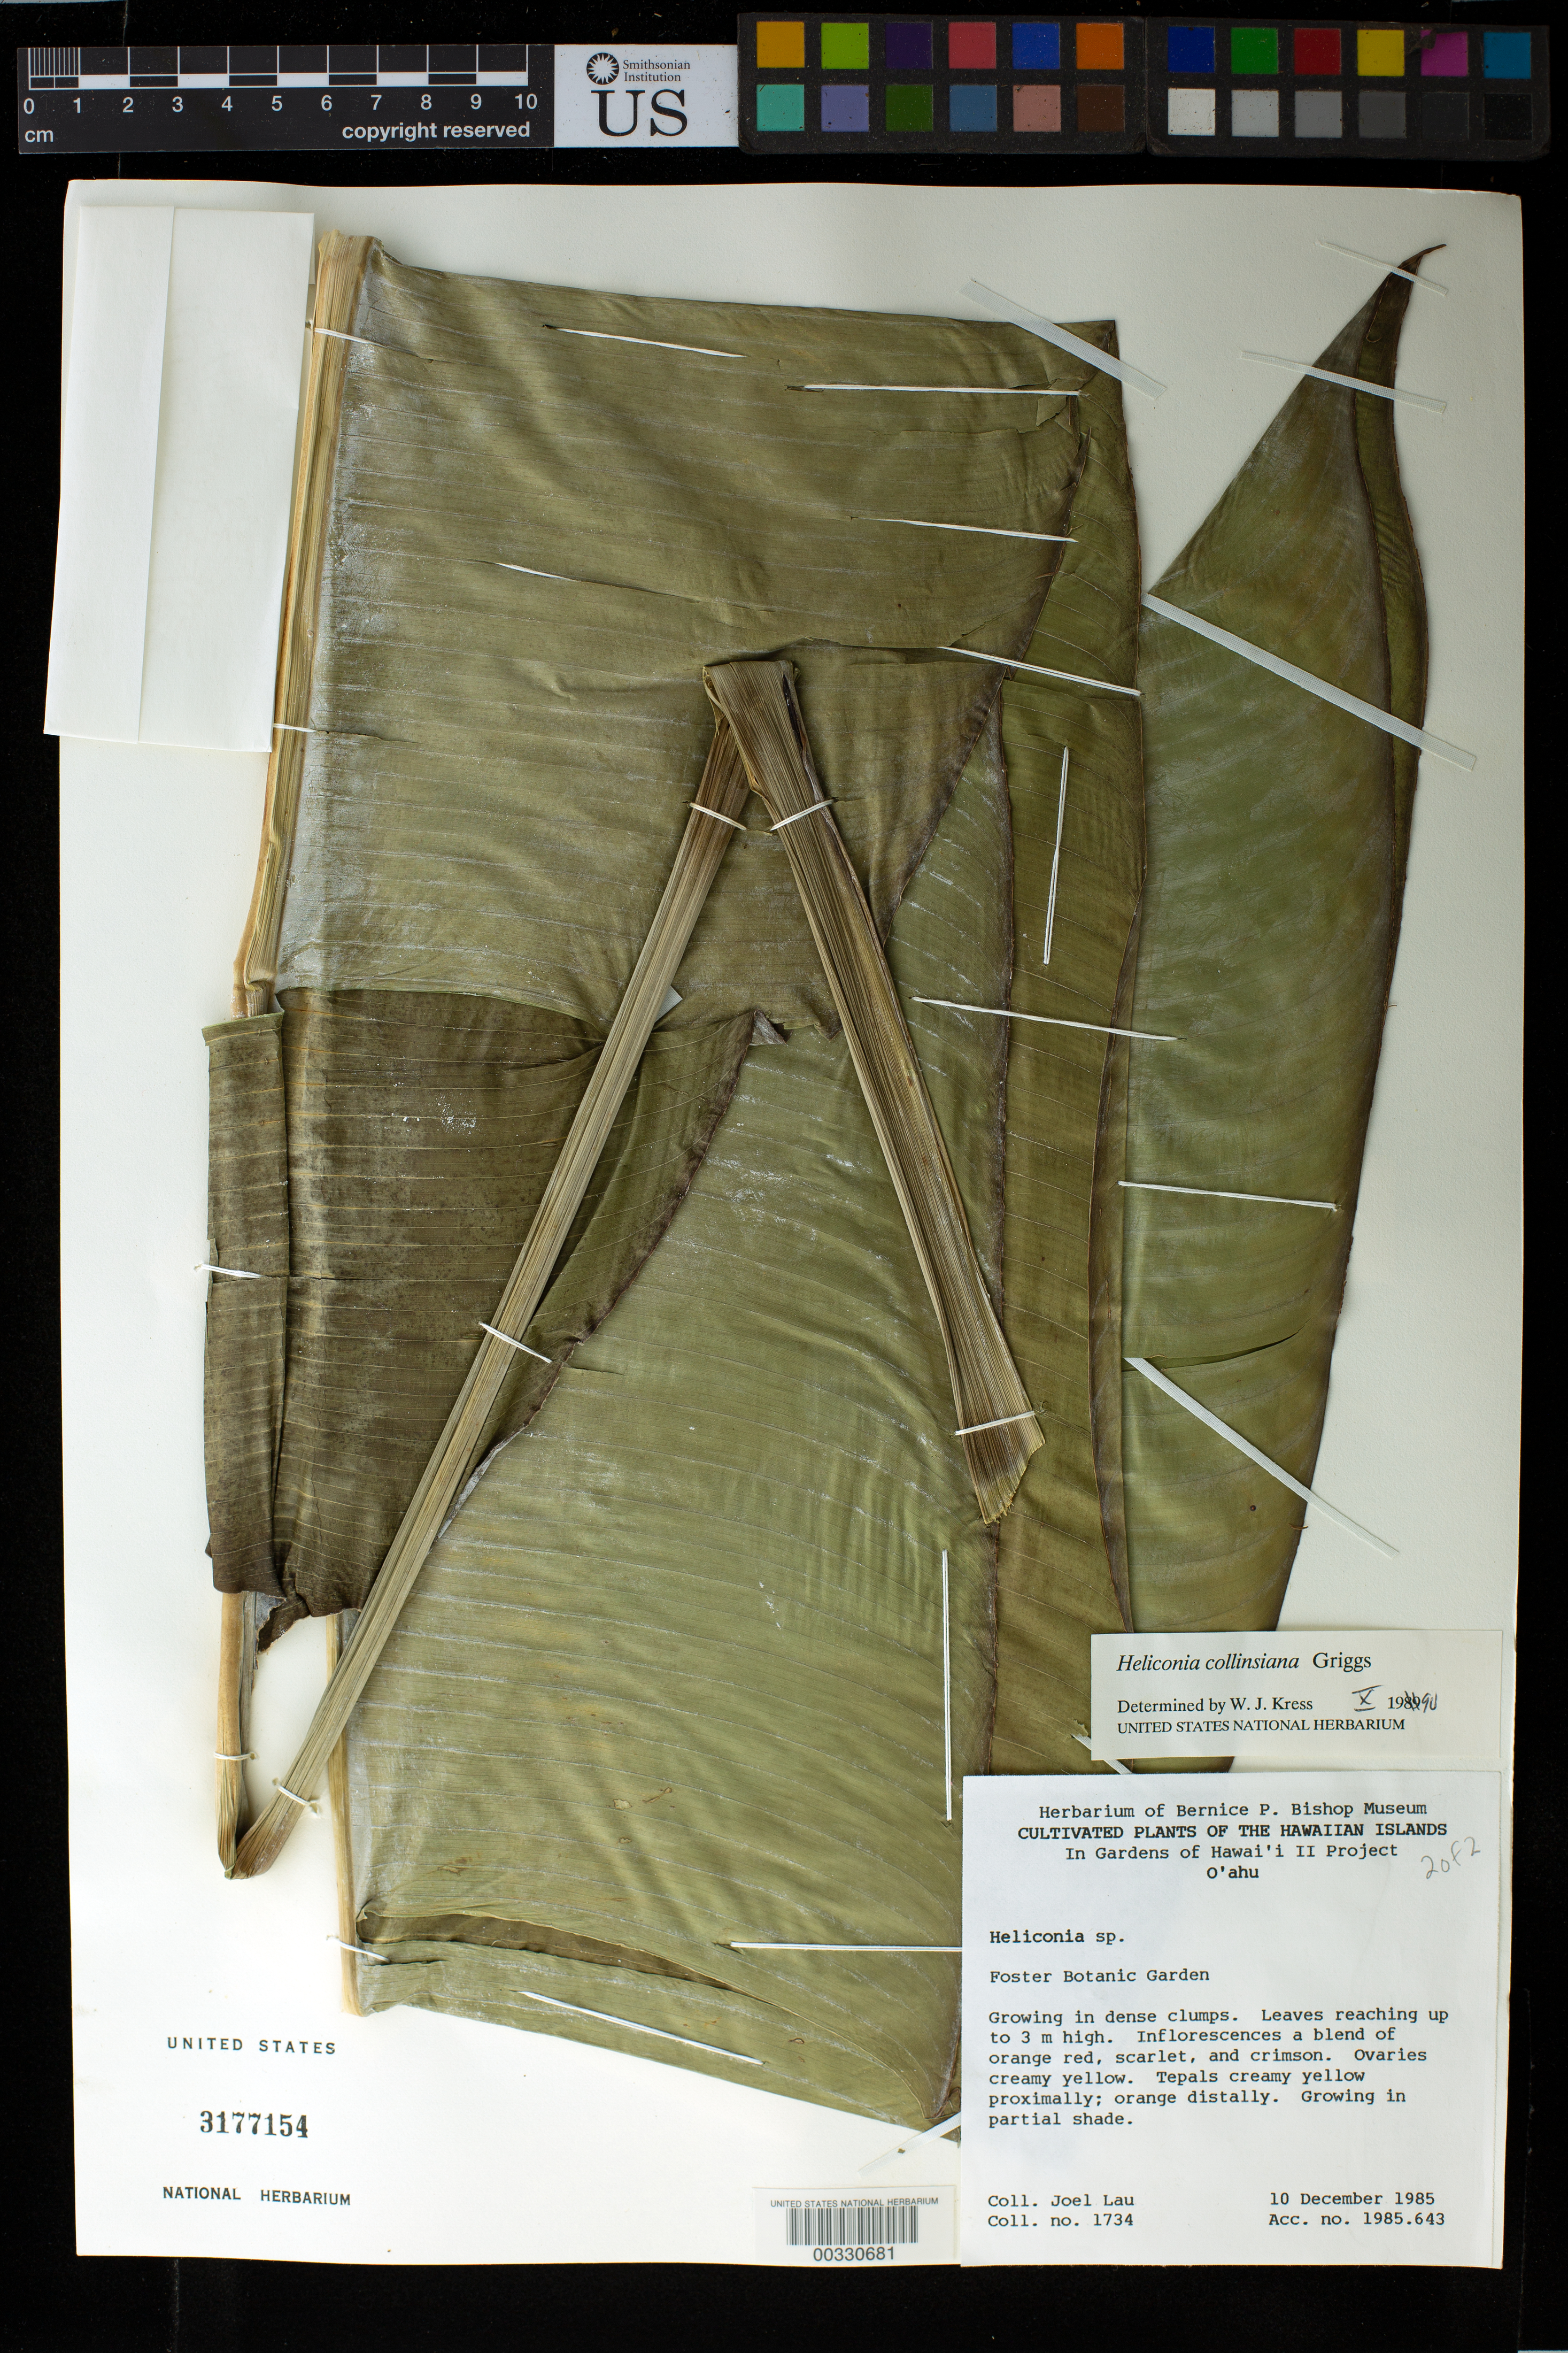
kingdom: Plantae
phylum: Tracheophyta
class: Liliopsida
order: Zingiberales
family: Heliconiaceae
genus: Heliconia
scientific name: Heliconia collinsiana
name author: R.F. Griggs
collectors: J. Lau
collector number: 1734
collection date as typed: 10 Dec 1985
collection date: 1985-12-10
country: United States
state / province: Florida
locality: Southern Florida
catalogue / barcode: US 3177154